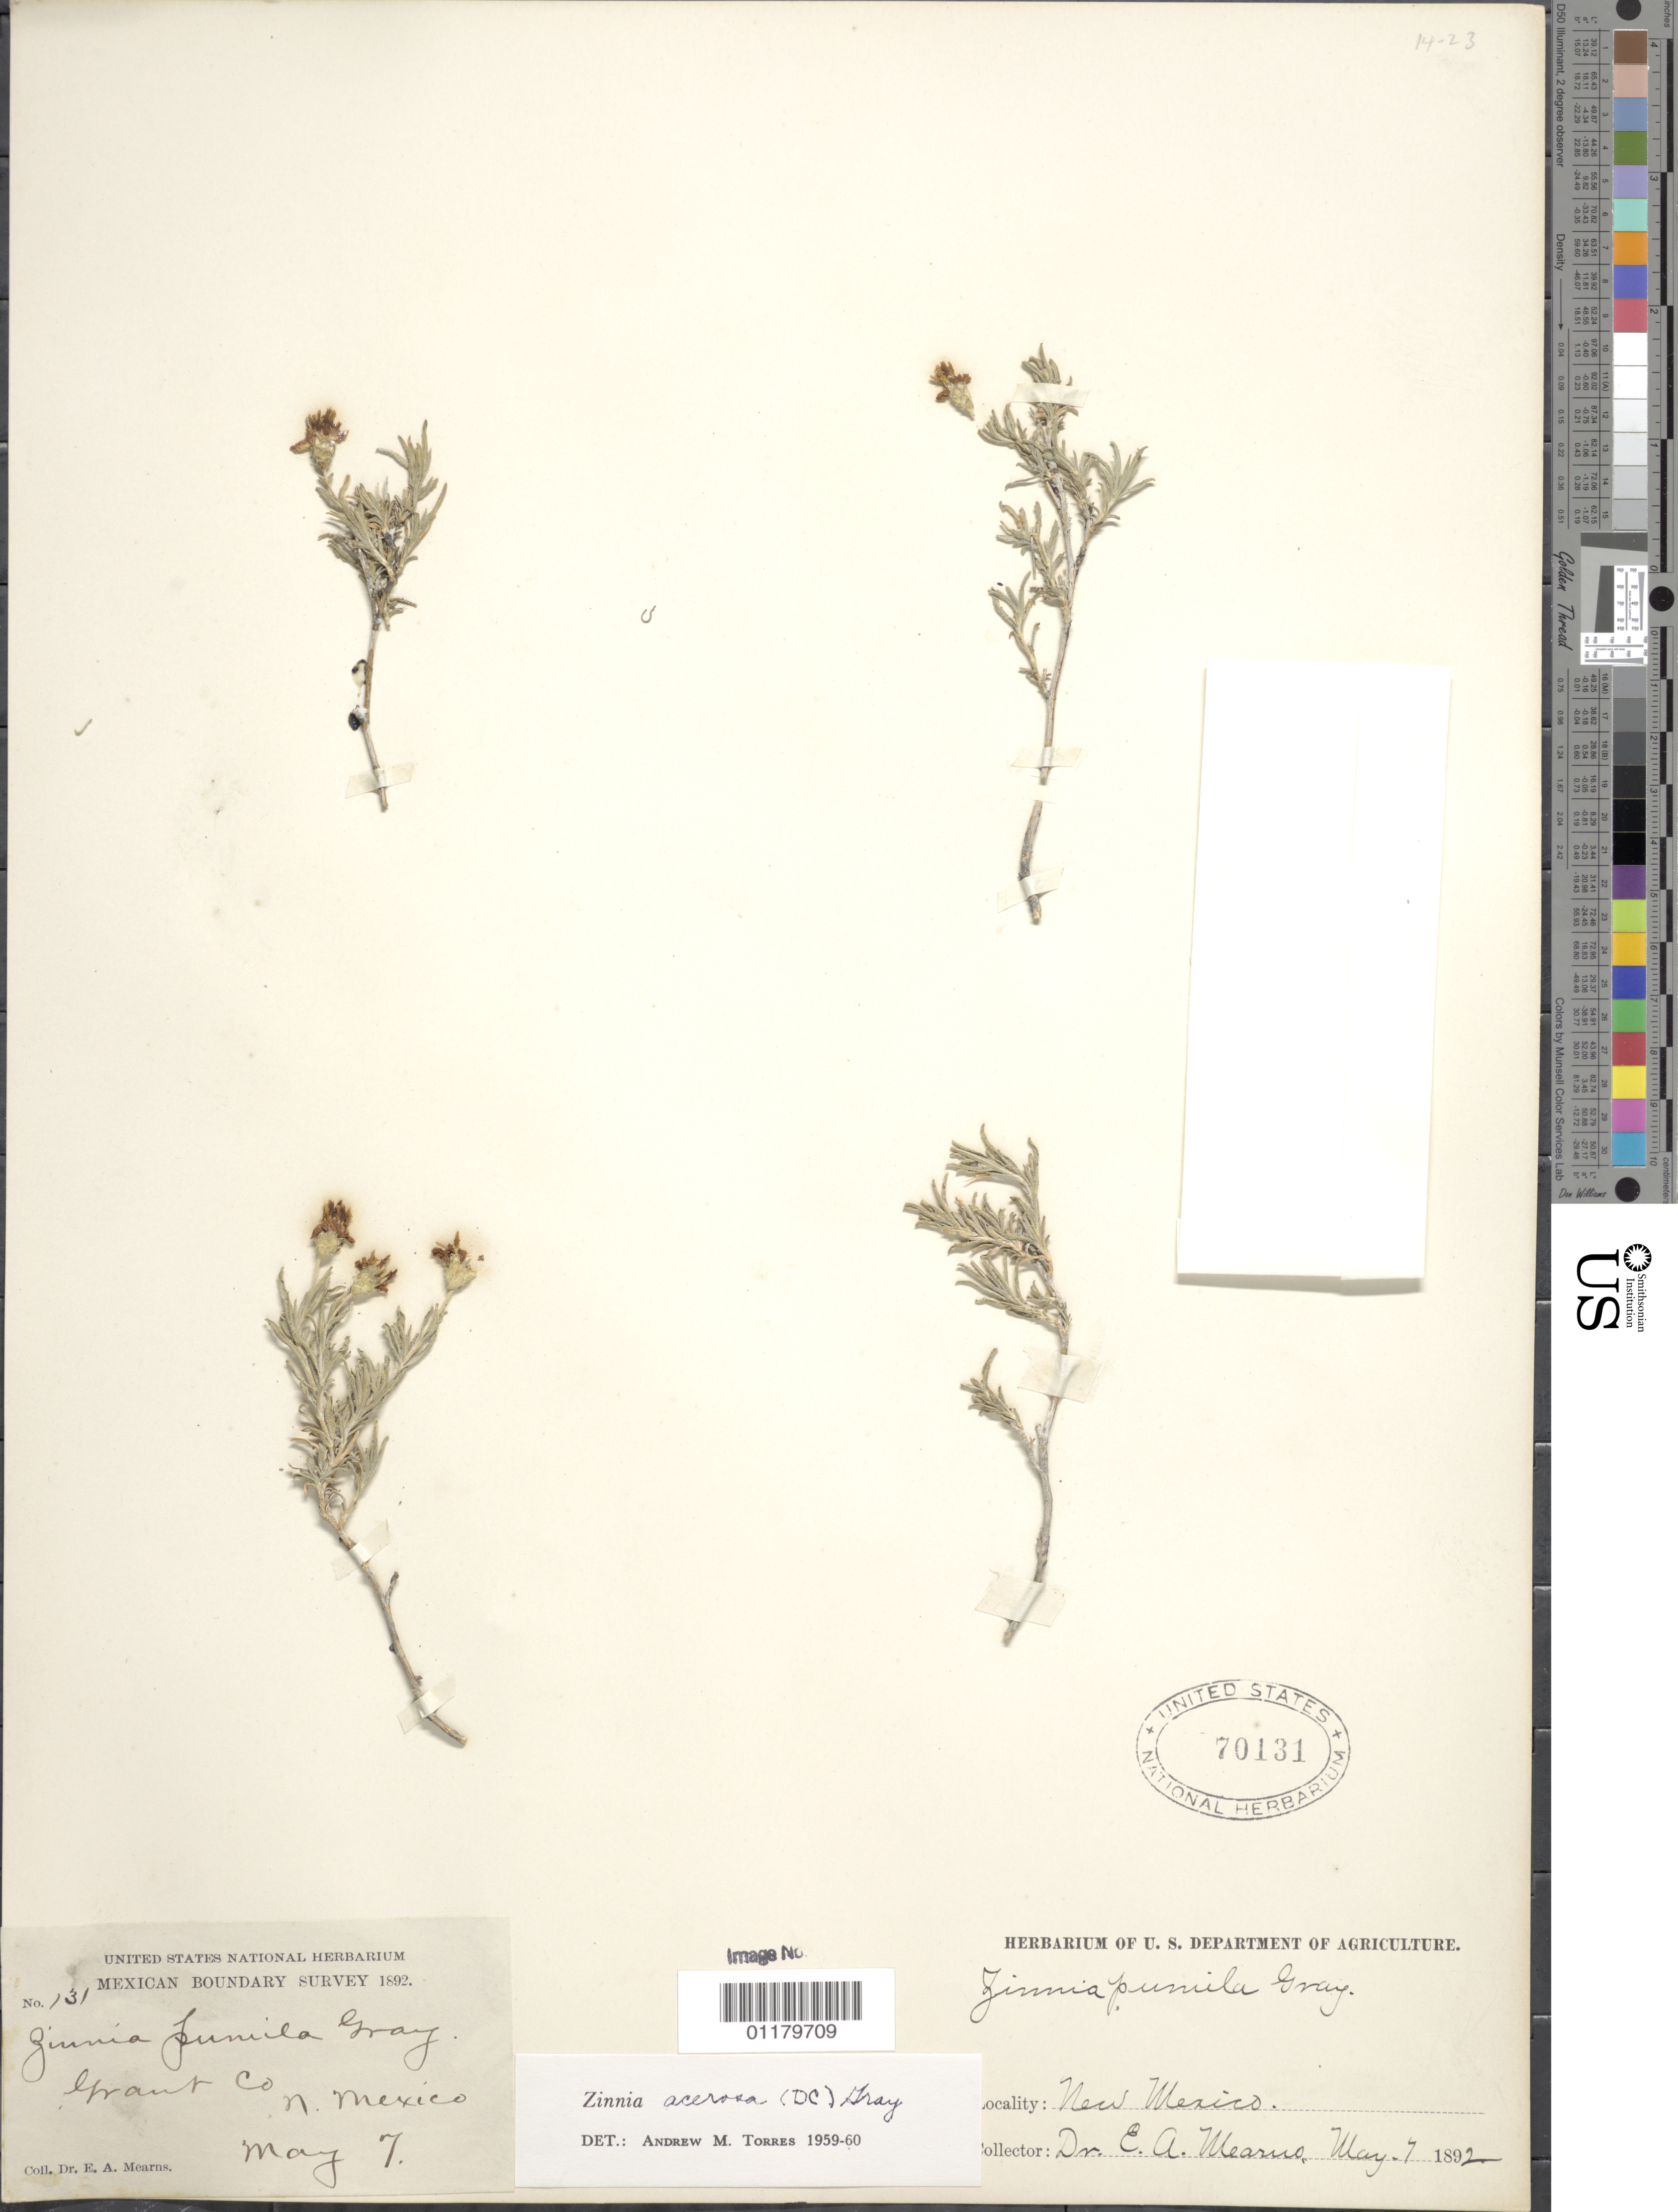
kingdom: Plantae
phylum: Tracheophyta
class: Magnoliopsida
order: Asterales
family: Asteraceae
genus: Zinnia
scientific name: Zinnia acerosa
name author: (DC.) A. Gray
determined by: Torres, A. M.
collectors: E. A. Mearns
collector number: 131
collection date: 1892-05-07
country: United States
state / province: New Mexico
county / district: Grant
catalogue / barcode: US 70131